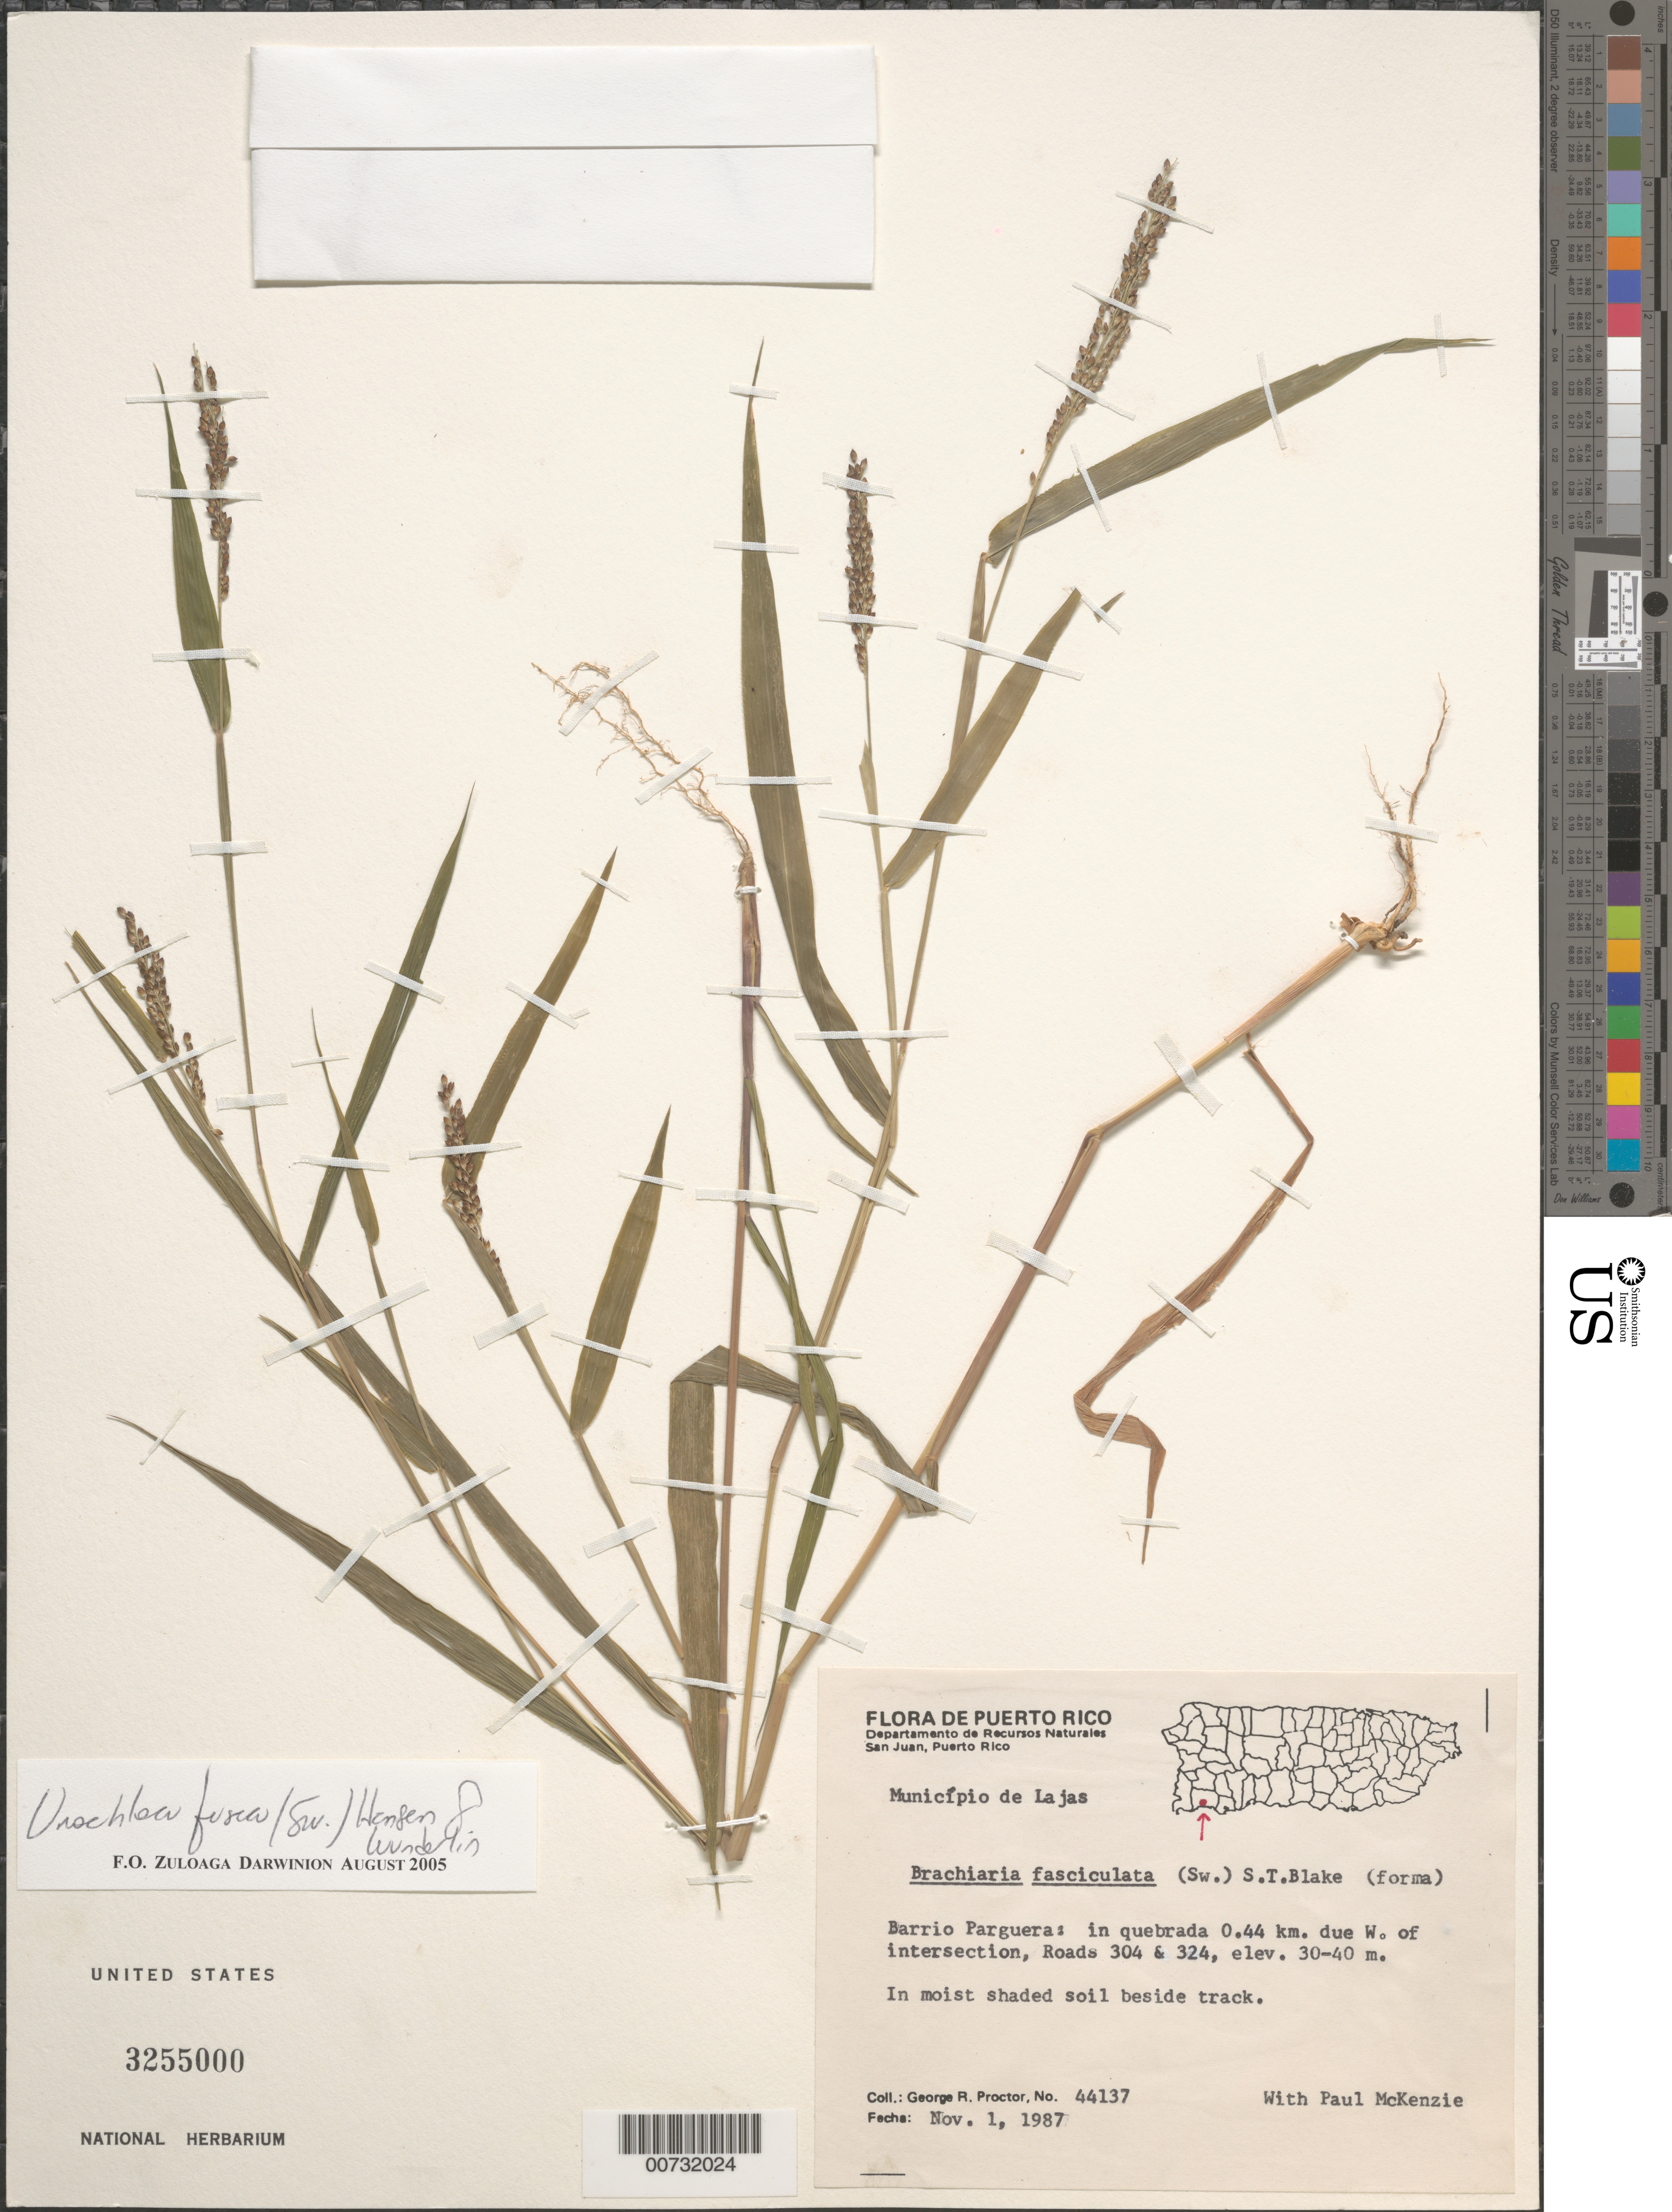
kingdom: Plantae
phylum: Tracheophyta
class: Liliopsida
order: Poales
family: Poaceae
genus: Urochloa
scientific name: Urochloa fusca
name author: (Sw.) B.F. Hansen & Wunderlin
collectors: G. R. Proctor & P. Mckenzie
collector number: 44137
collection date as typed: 01 Nov 1987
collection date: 1987-11-01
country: Puerto Rico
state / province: Lajas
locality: Barrio Parguera: in quebrada 0.44 km due W of intersection, Roads 304 & 324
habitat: In moist shaded soil beside track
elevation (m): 30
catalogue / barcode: US 3255000